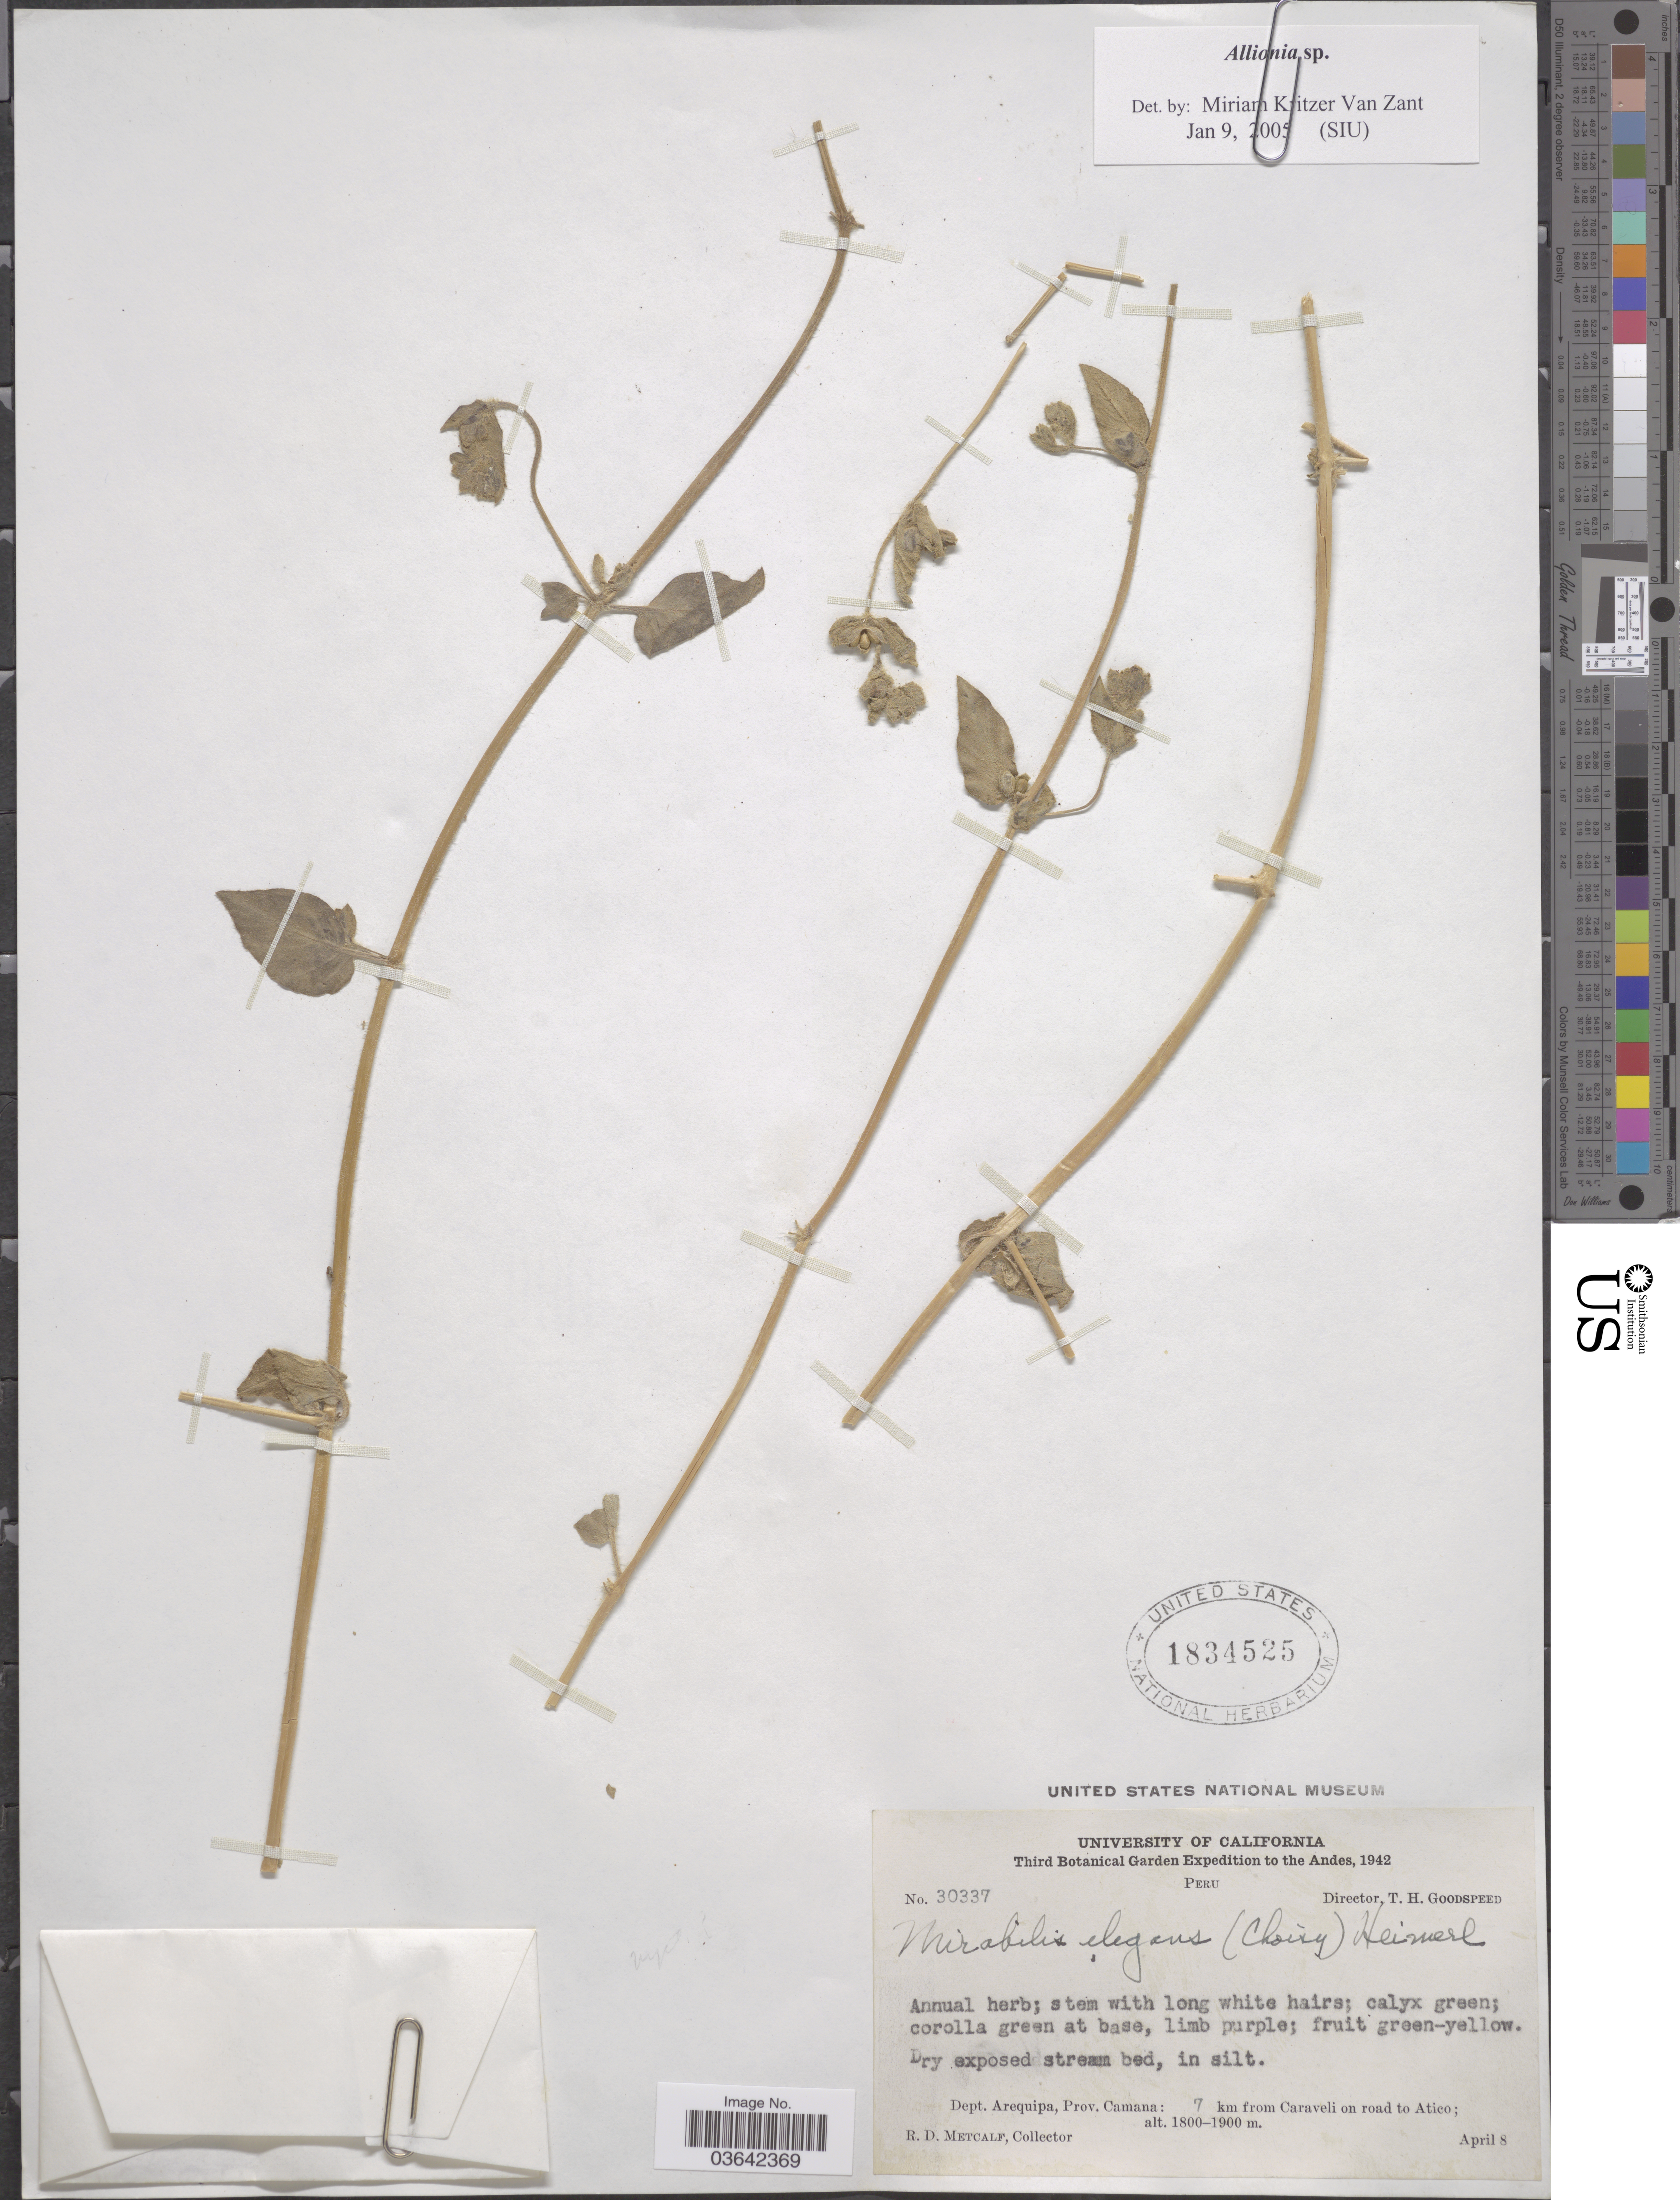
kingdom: Plantae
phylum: Tracheophyta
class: Magnoliopsida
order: Caryophyllales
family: Nyctaginaceae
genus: Allionia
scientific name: Allionia sp.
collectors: R. D. Metcalf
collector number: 30337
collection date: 1942-04-08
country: Peru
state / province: Arequipa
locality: The Andes. Dept. Arequipa, Prov. Camana: 7 km from Caraveli on road to Atico.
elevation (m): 1800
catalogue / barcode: US 1834525